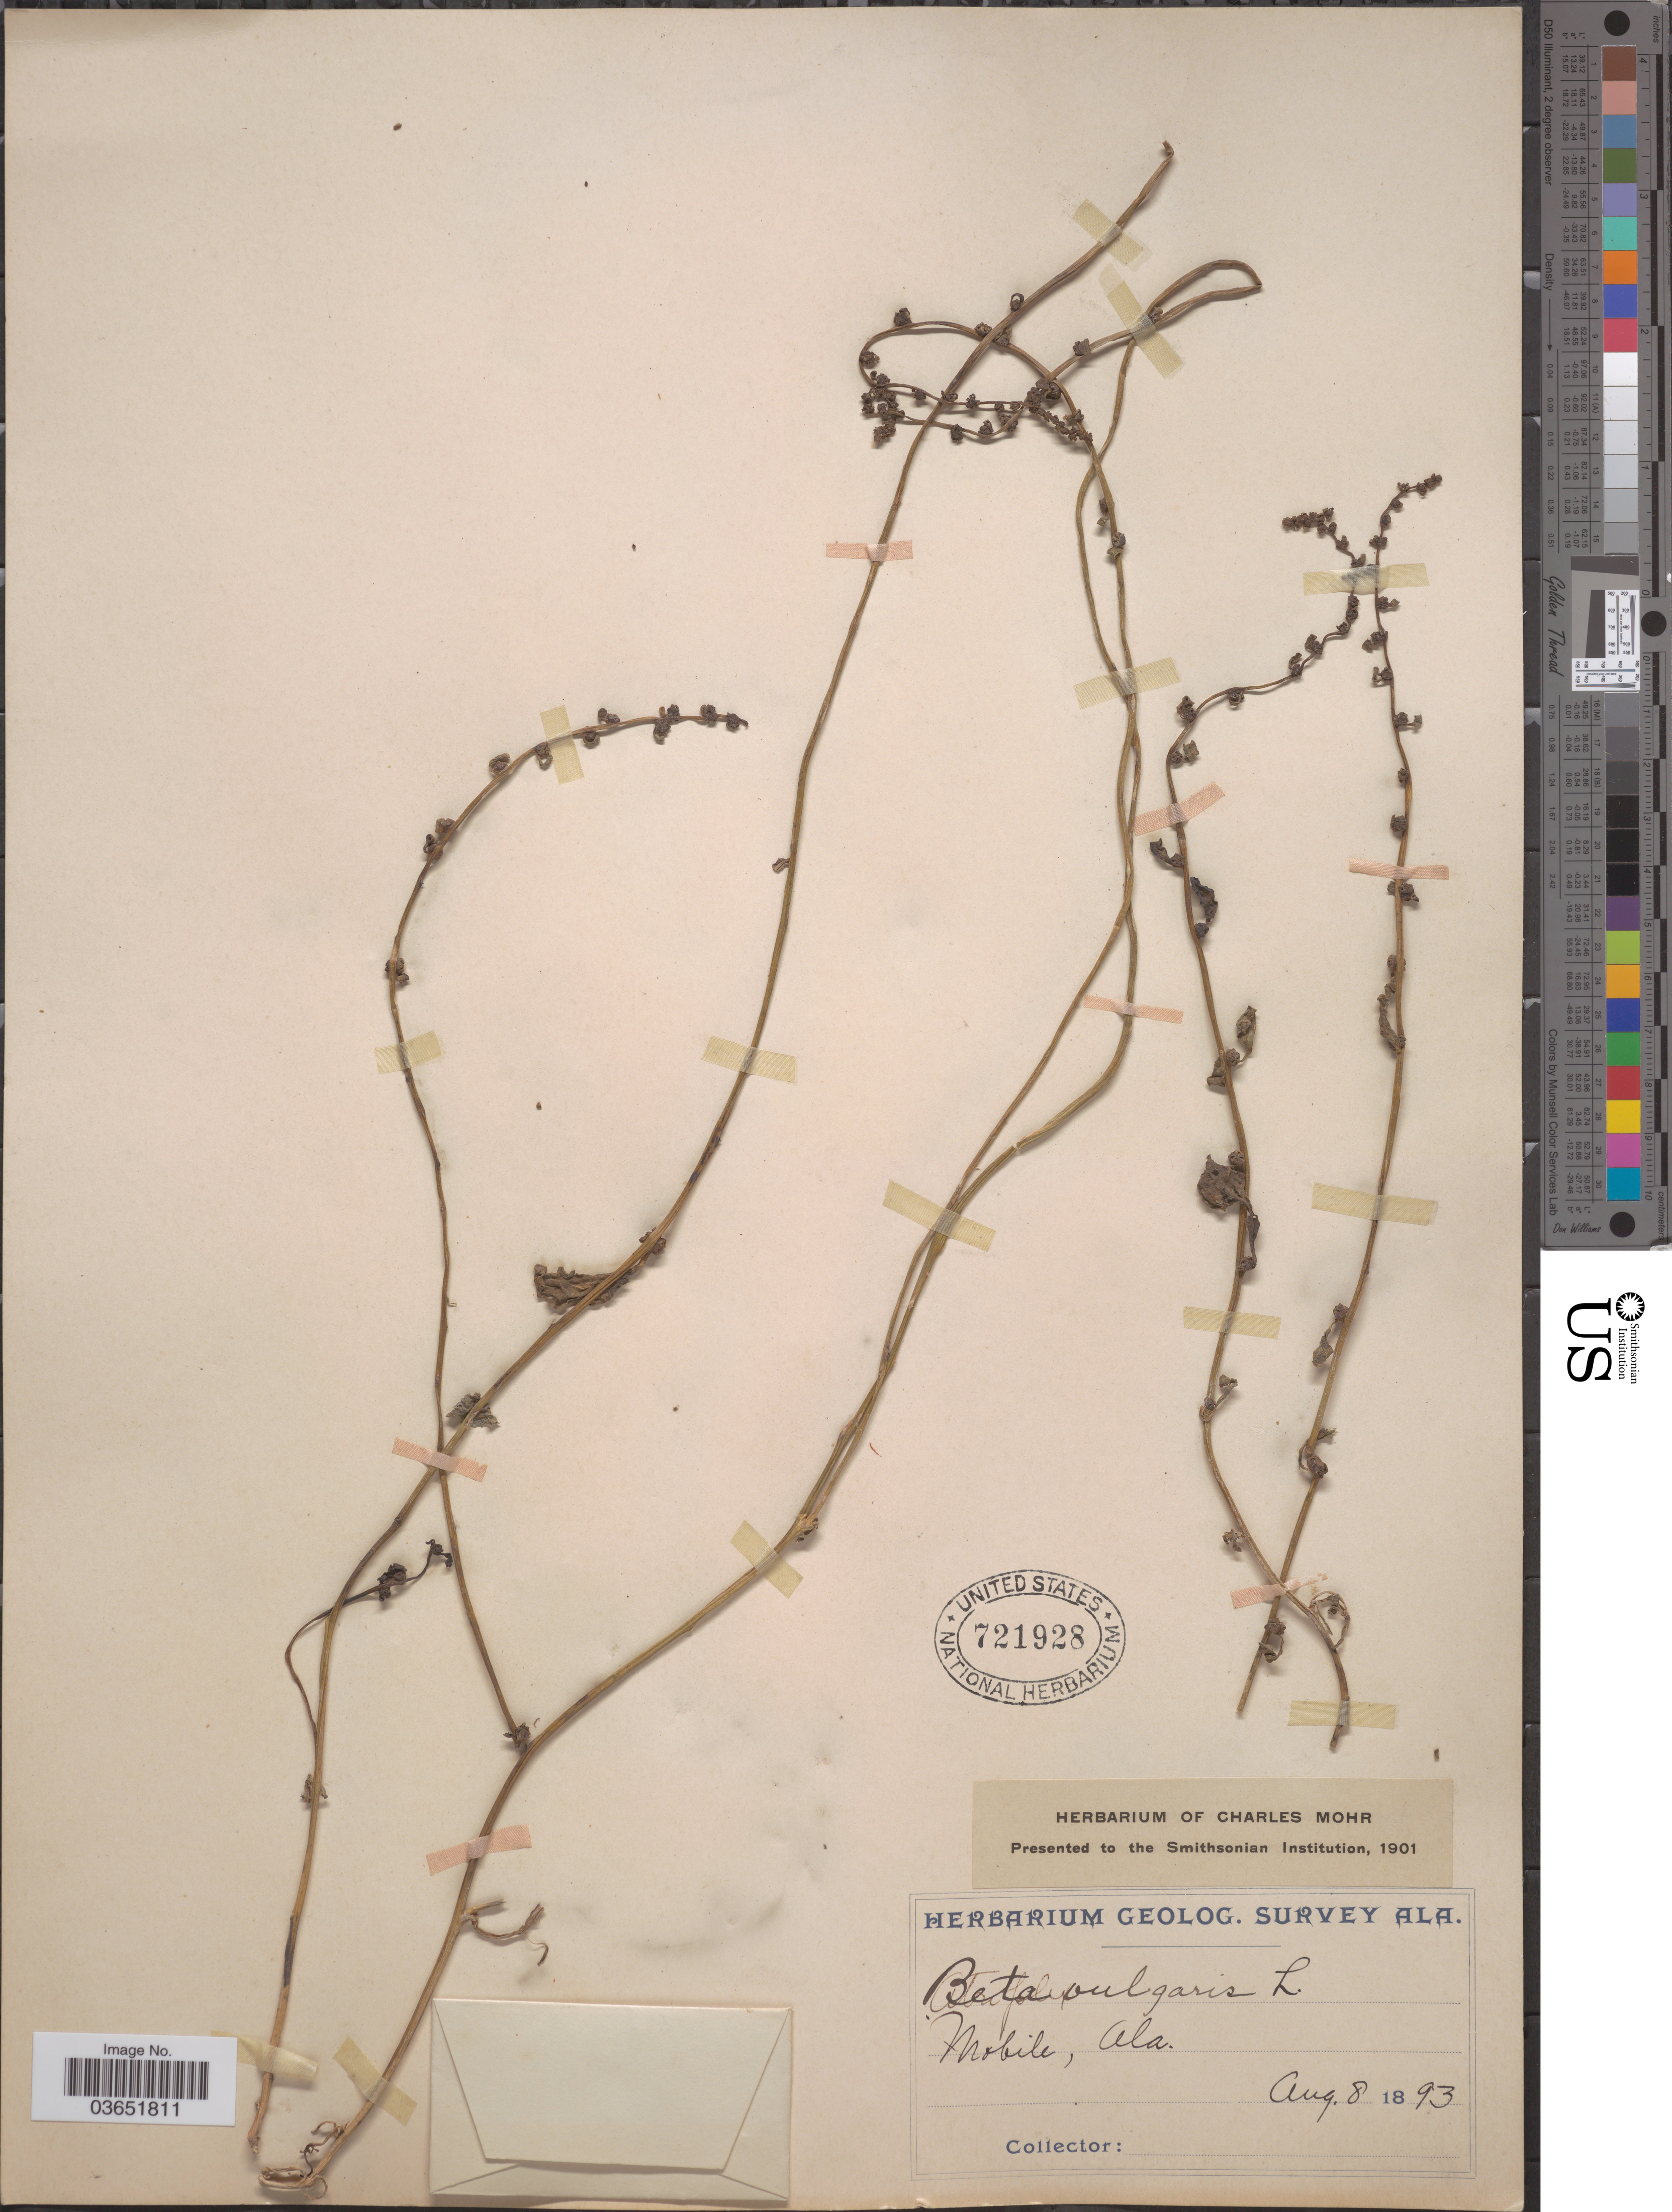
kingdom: Plantae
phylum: Tracheophyta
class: Magnoliopsida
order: Caryophyllales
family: Amaranthaceae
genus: Beta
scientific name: Beta vulgaris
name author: L.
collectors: Herb. Geological Survey of Ala.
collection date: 1893-08-08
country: United States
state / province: Alabama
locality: Mobile.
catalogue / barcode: US 721928